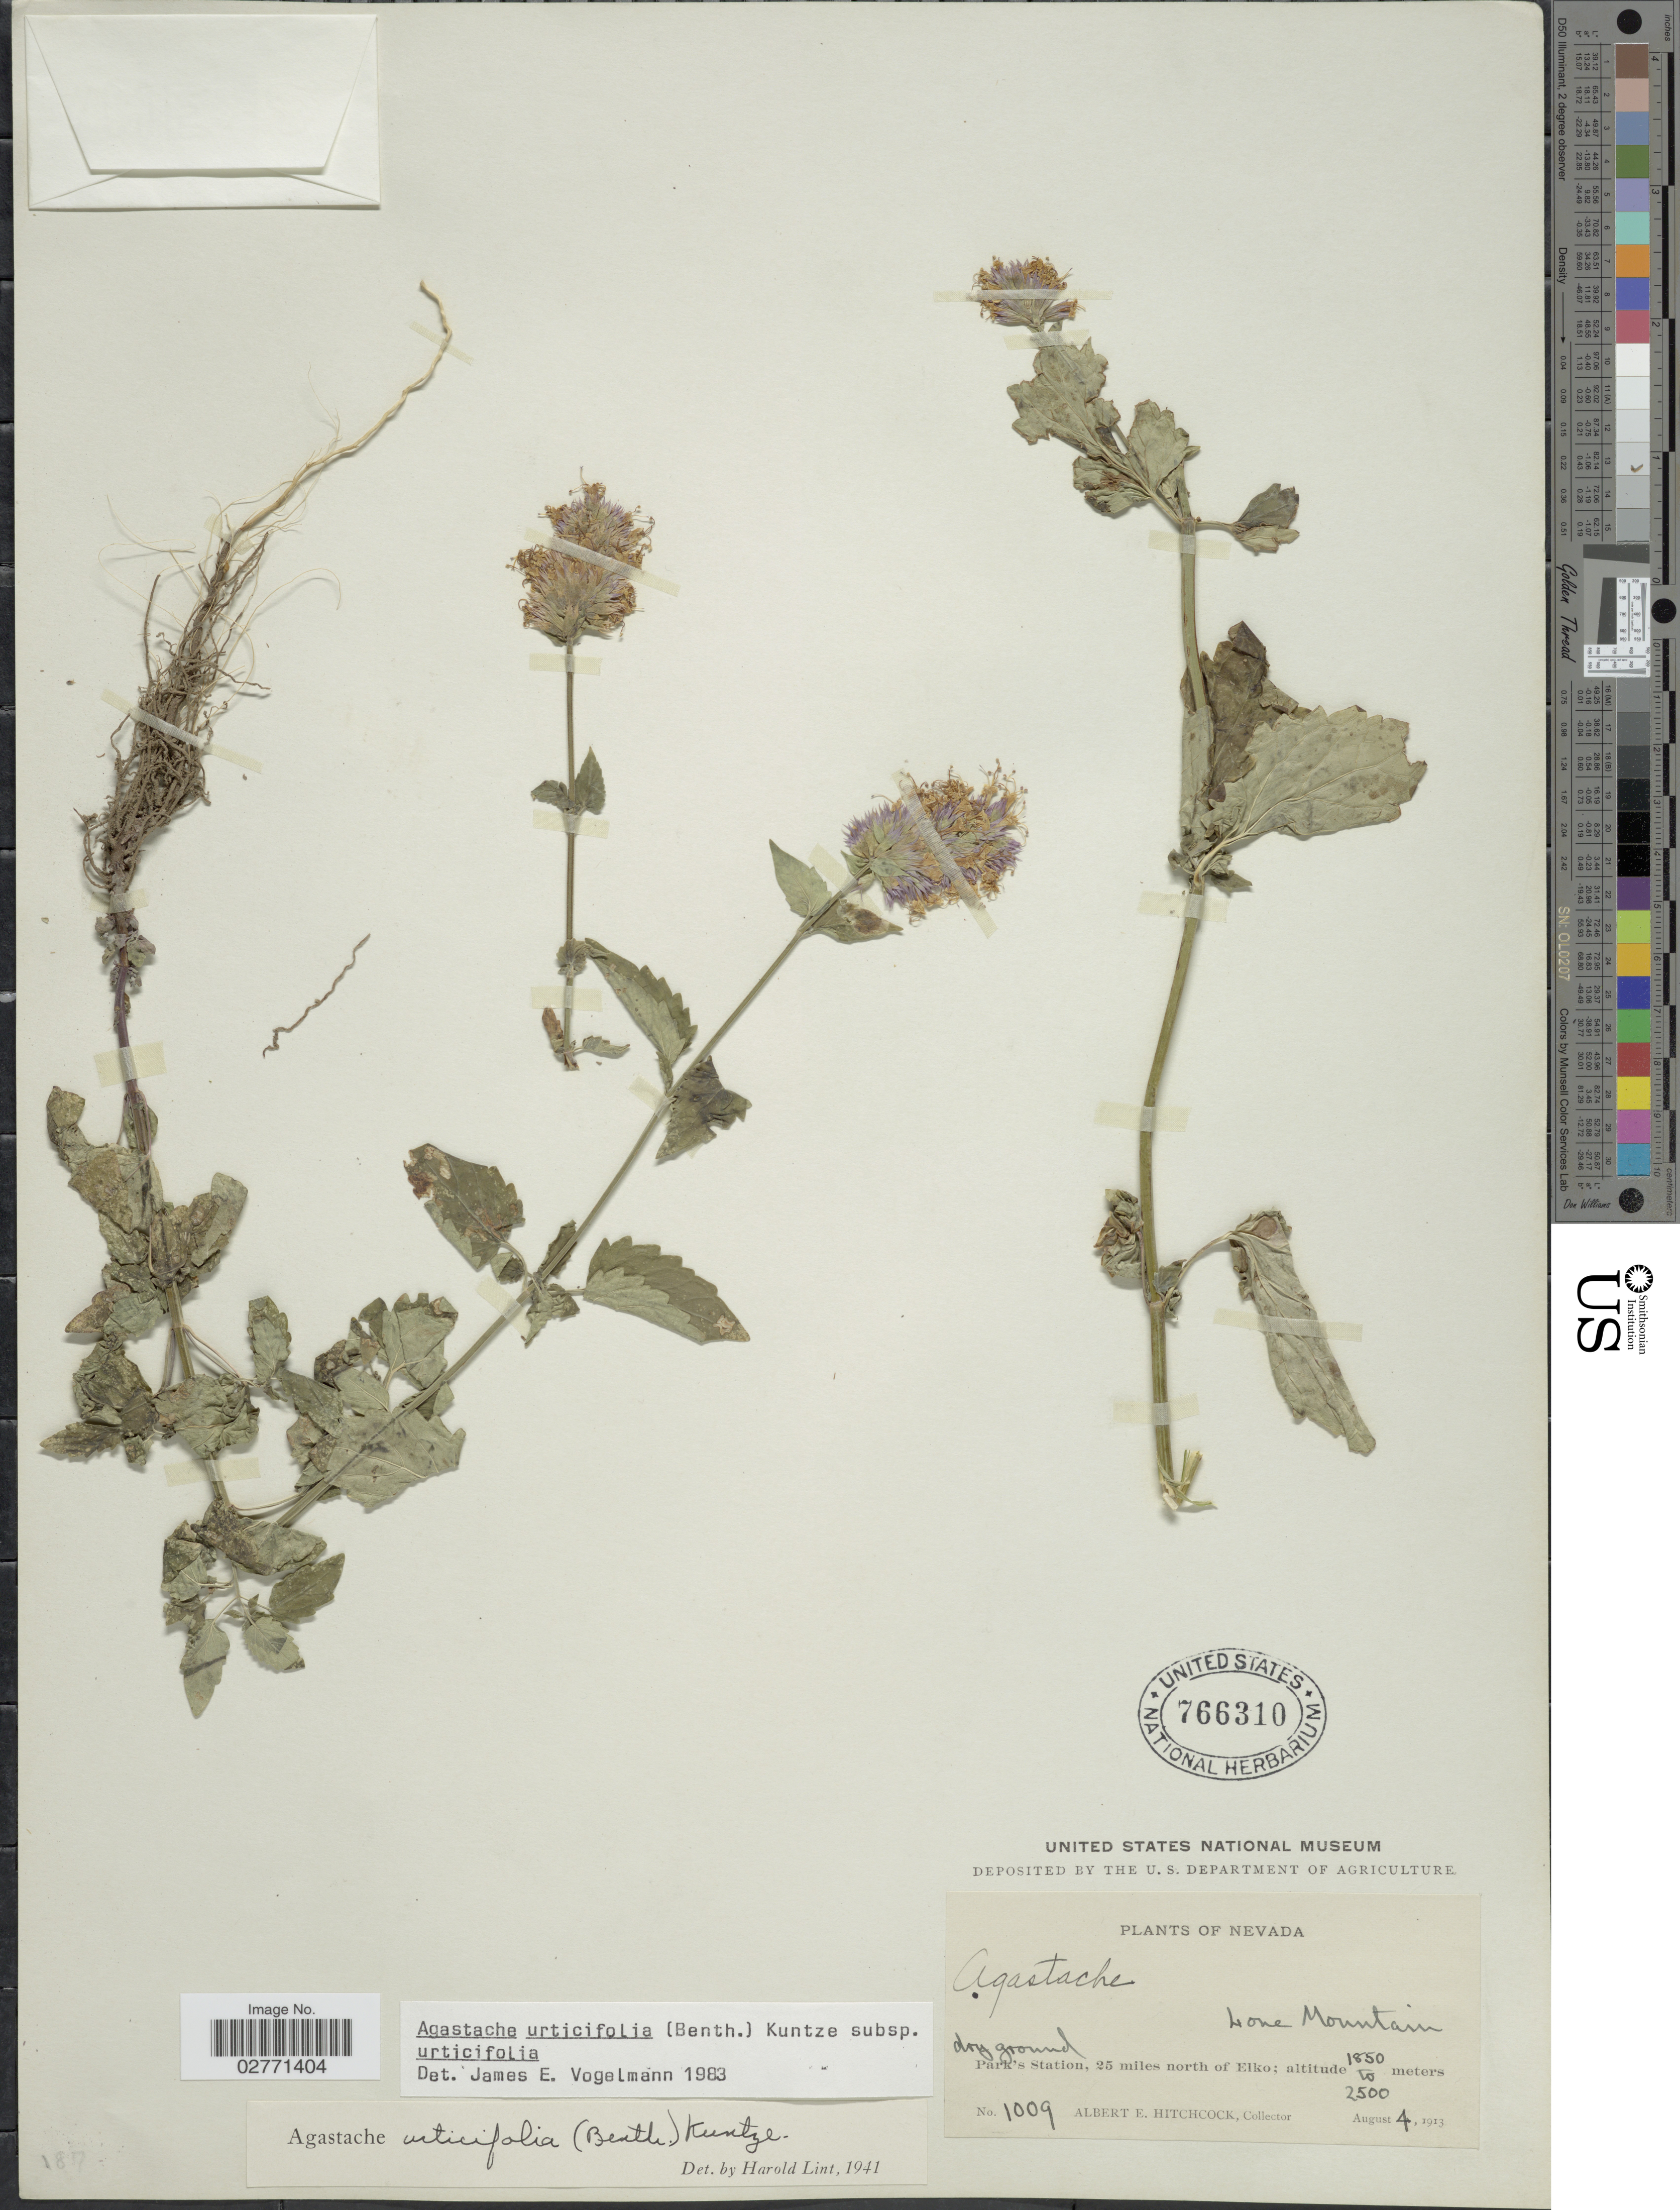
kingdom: Plantae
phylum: Tracheophyta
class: Magnoliopsida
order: Lamiales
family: Lamiaceae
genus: Agastache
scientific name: Agastache urticifolia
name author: (Benth.) Kuntze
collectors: A. Hitchcock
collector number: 1009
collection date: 1913-08-04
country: United States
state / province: Nevada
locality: Lone Mountain, dry ground, Park's Station, 25 miles north of Elko.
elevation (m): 1850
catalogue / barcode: US 766310